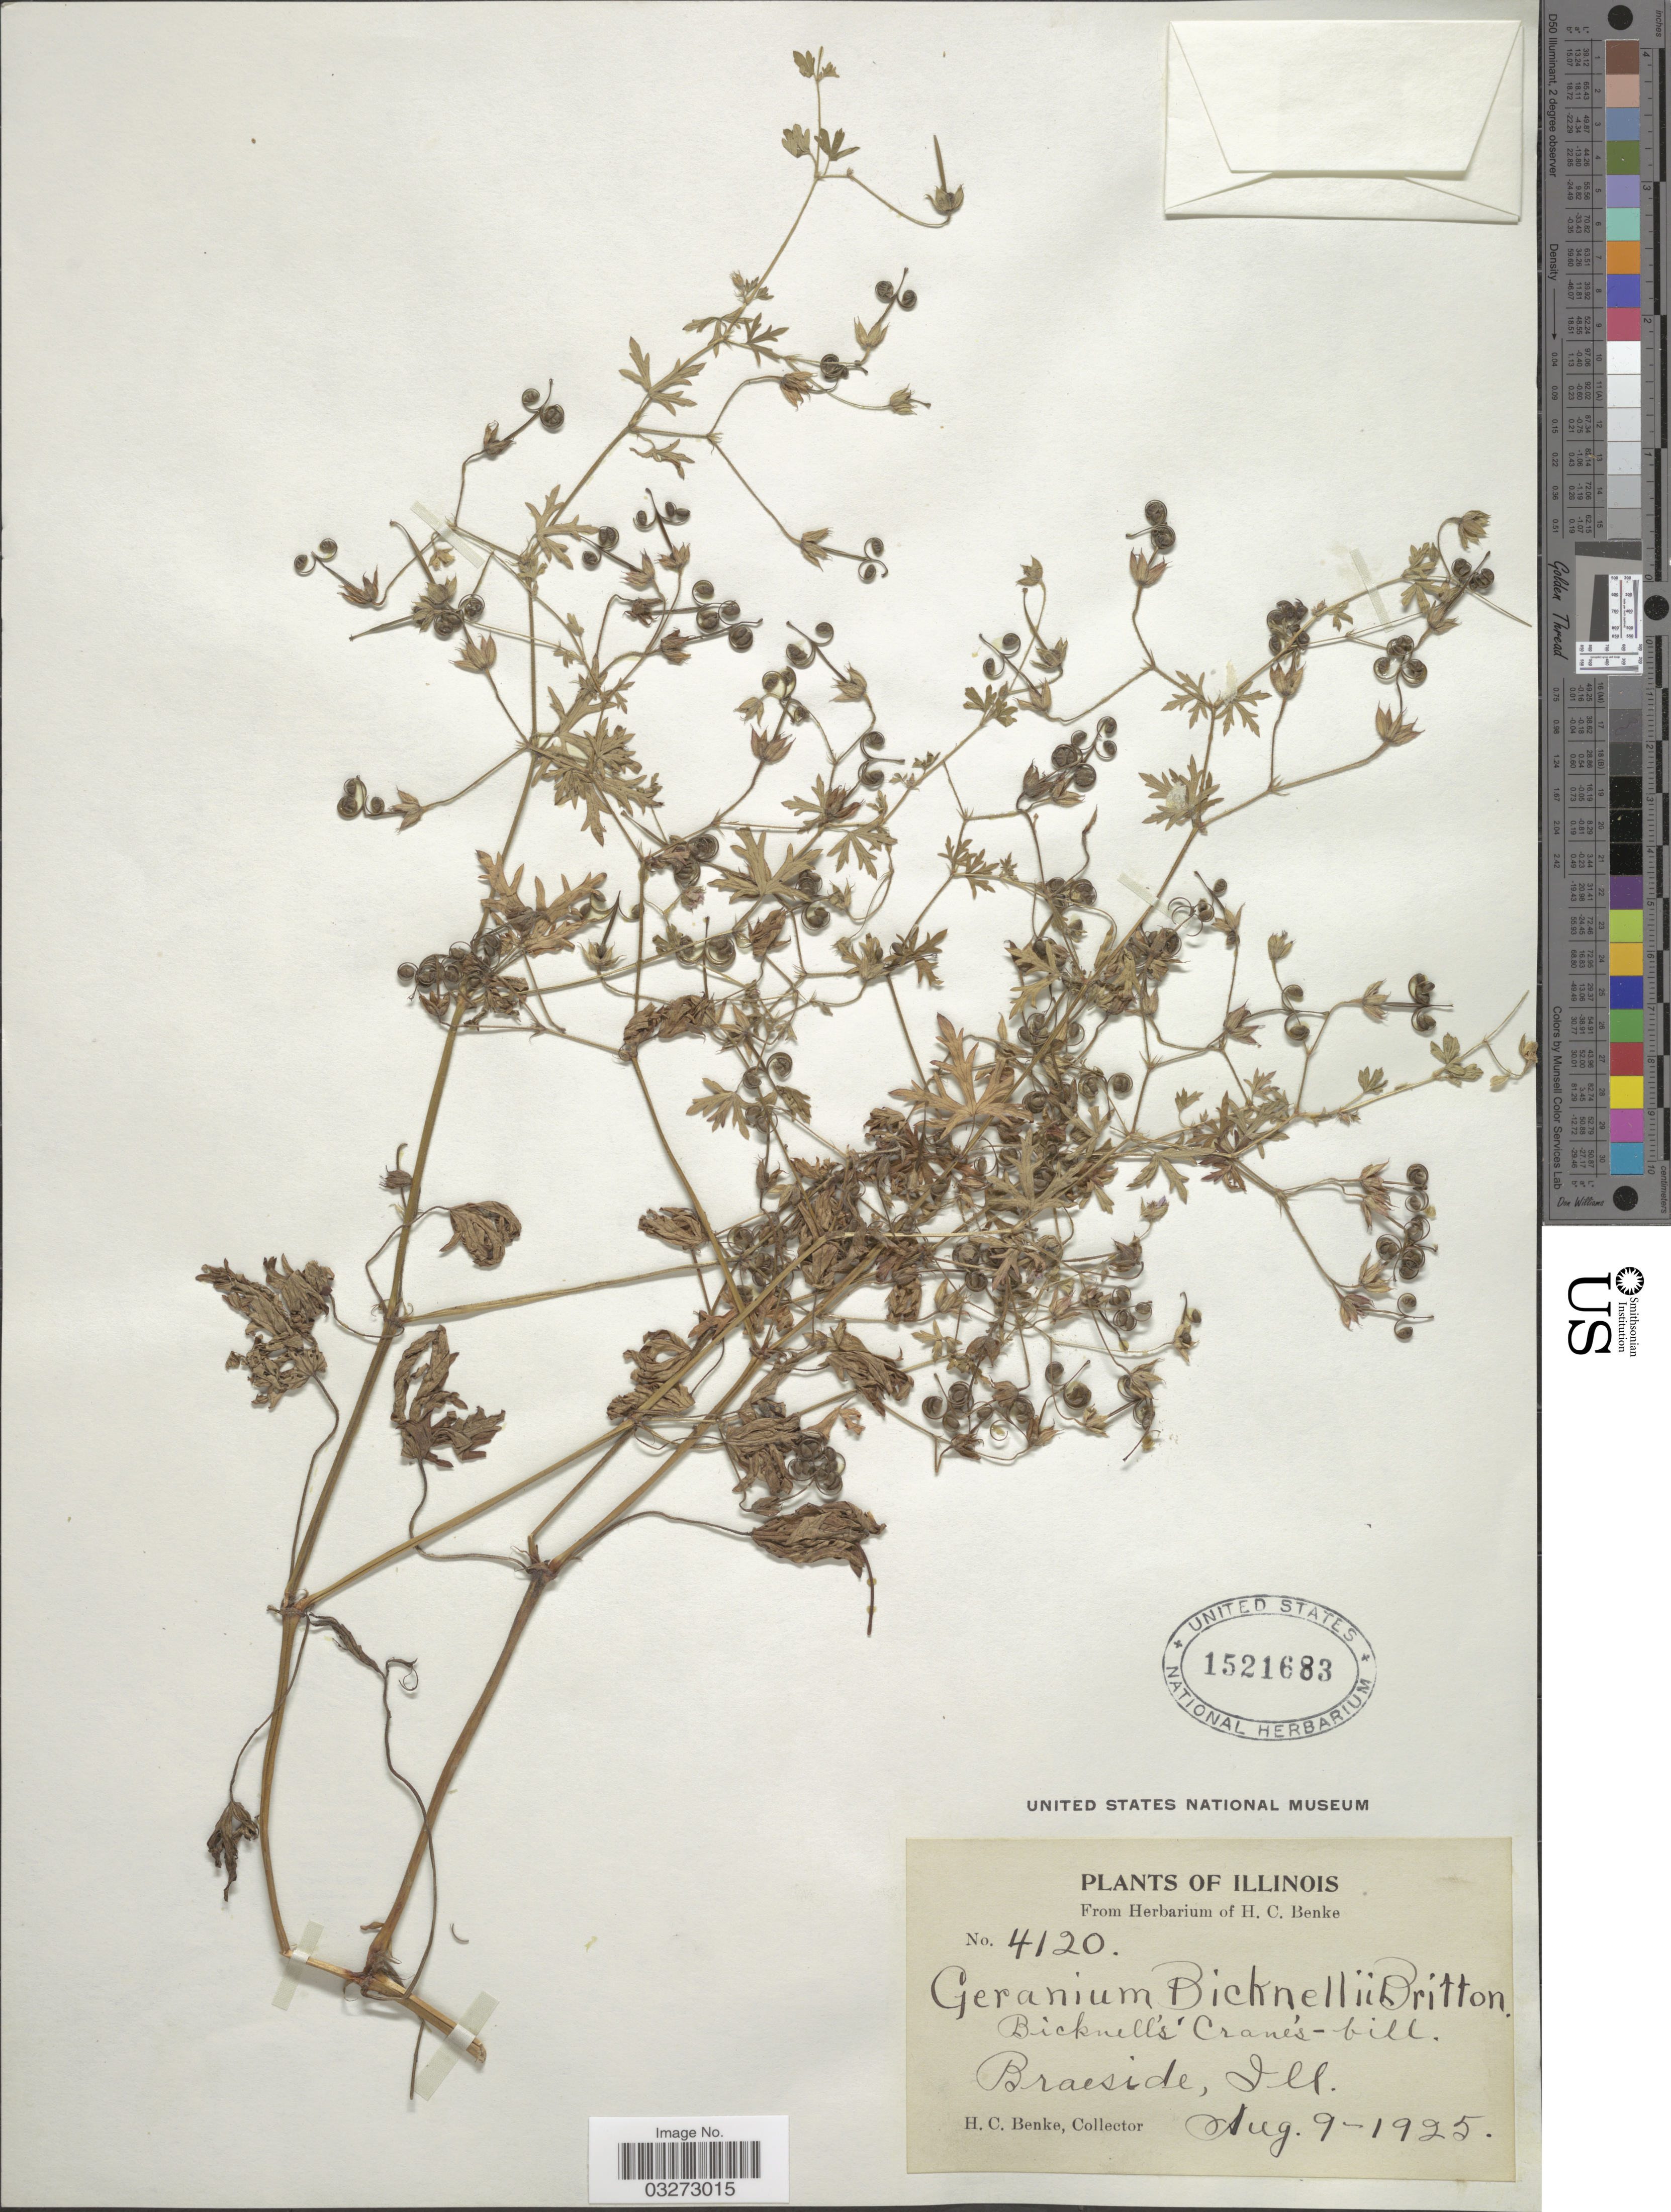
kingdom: Plantae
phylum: Tracheophyta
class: Magnoliopsida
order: Geraniales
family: Geraniaceae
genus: Geranium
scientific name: Geranium bicknellii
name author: Britton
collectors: H. Benke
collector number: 4120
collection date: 1925-08-09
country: United States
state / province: Illinois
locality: Bicknell's Crane's - bill. Braeside.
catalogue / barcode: US 1521683